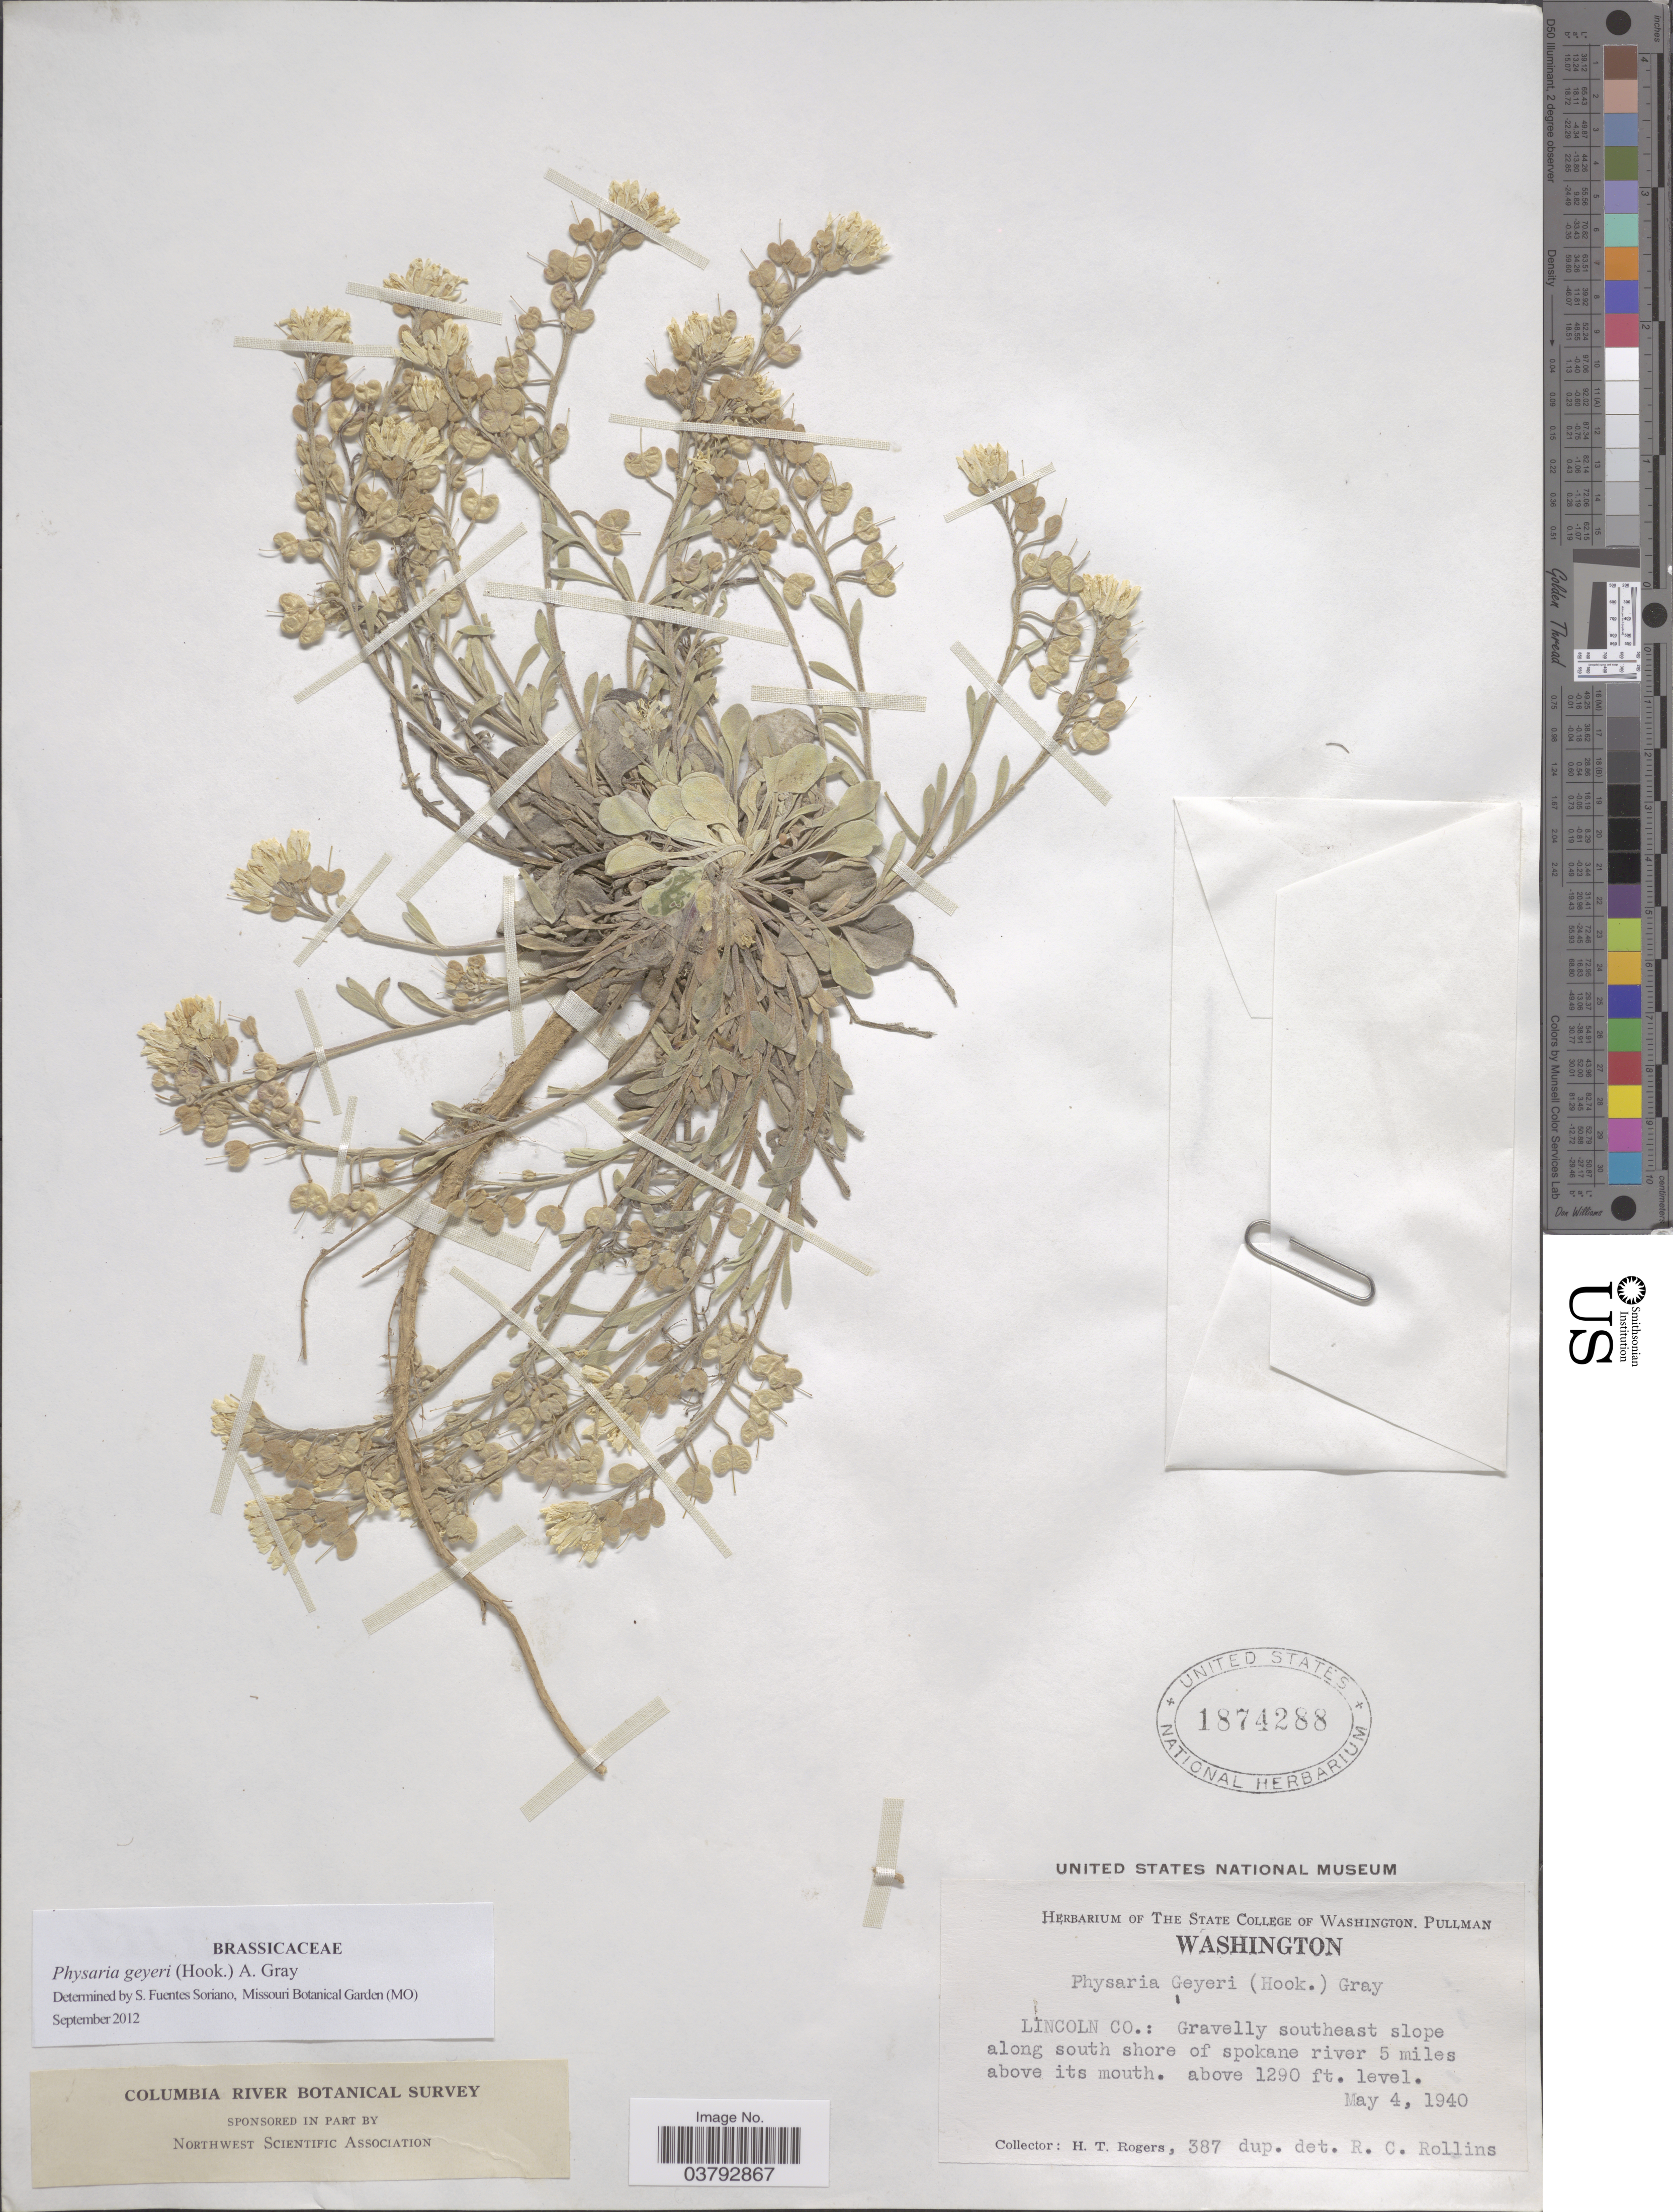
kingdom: Plantae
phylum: Tracheophyta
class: Magnoliopsida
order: Brassicales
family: Brassicaceae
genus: Physaria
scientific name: Physaria geyeri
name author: (Hook.) A. Gray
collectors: H. Rogers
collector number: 387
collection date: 1940-05-04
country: United States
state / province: Washington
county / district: Lincoln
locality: Lincoln Co.: Gravelly southeast slope along south shore of spokane river 5 miles above its mouth.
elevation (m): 393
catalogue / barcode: US 1874288